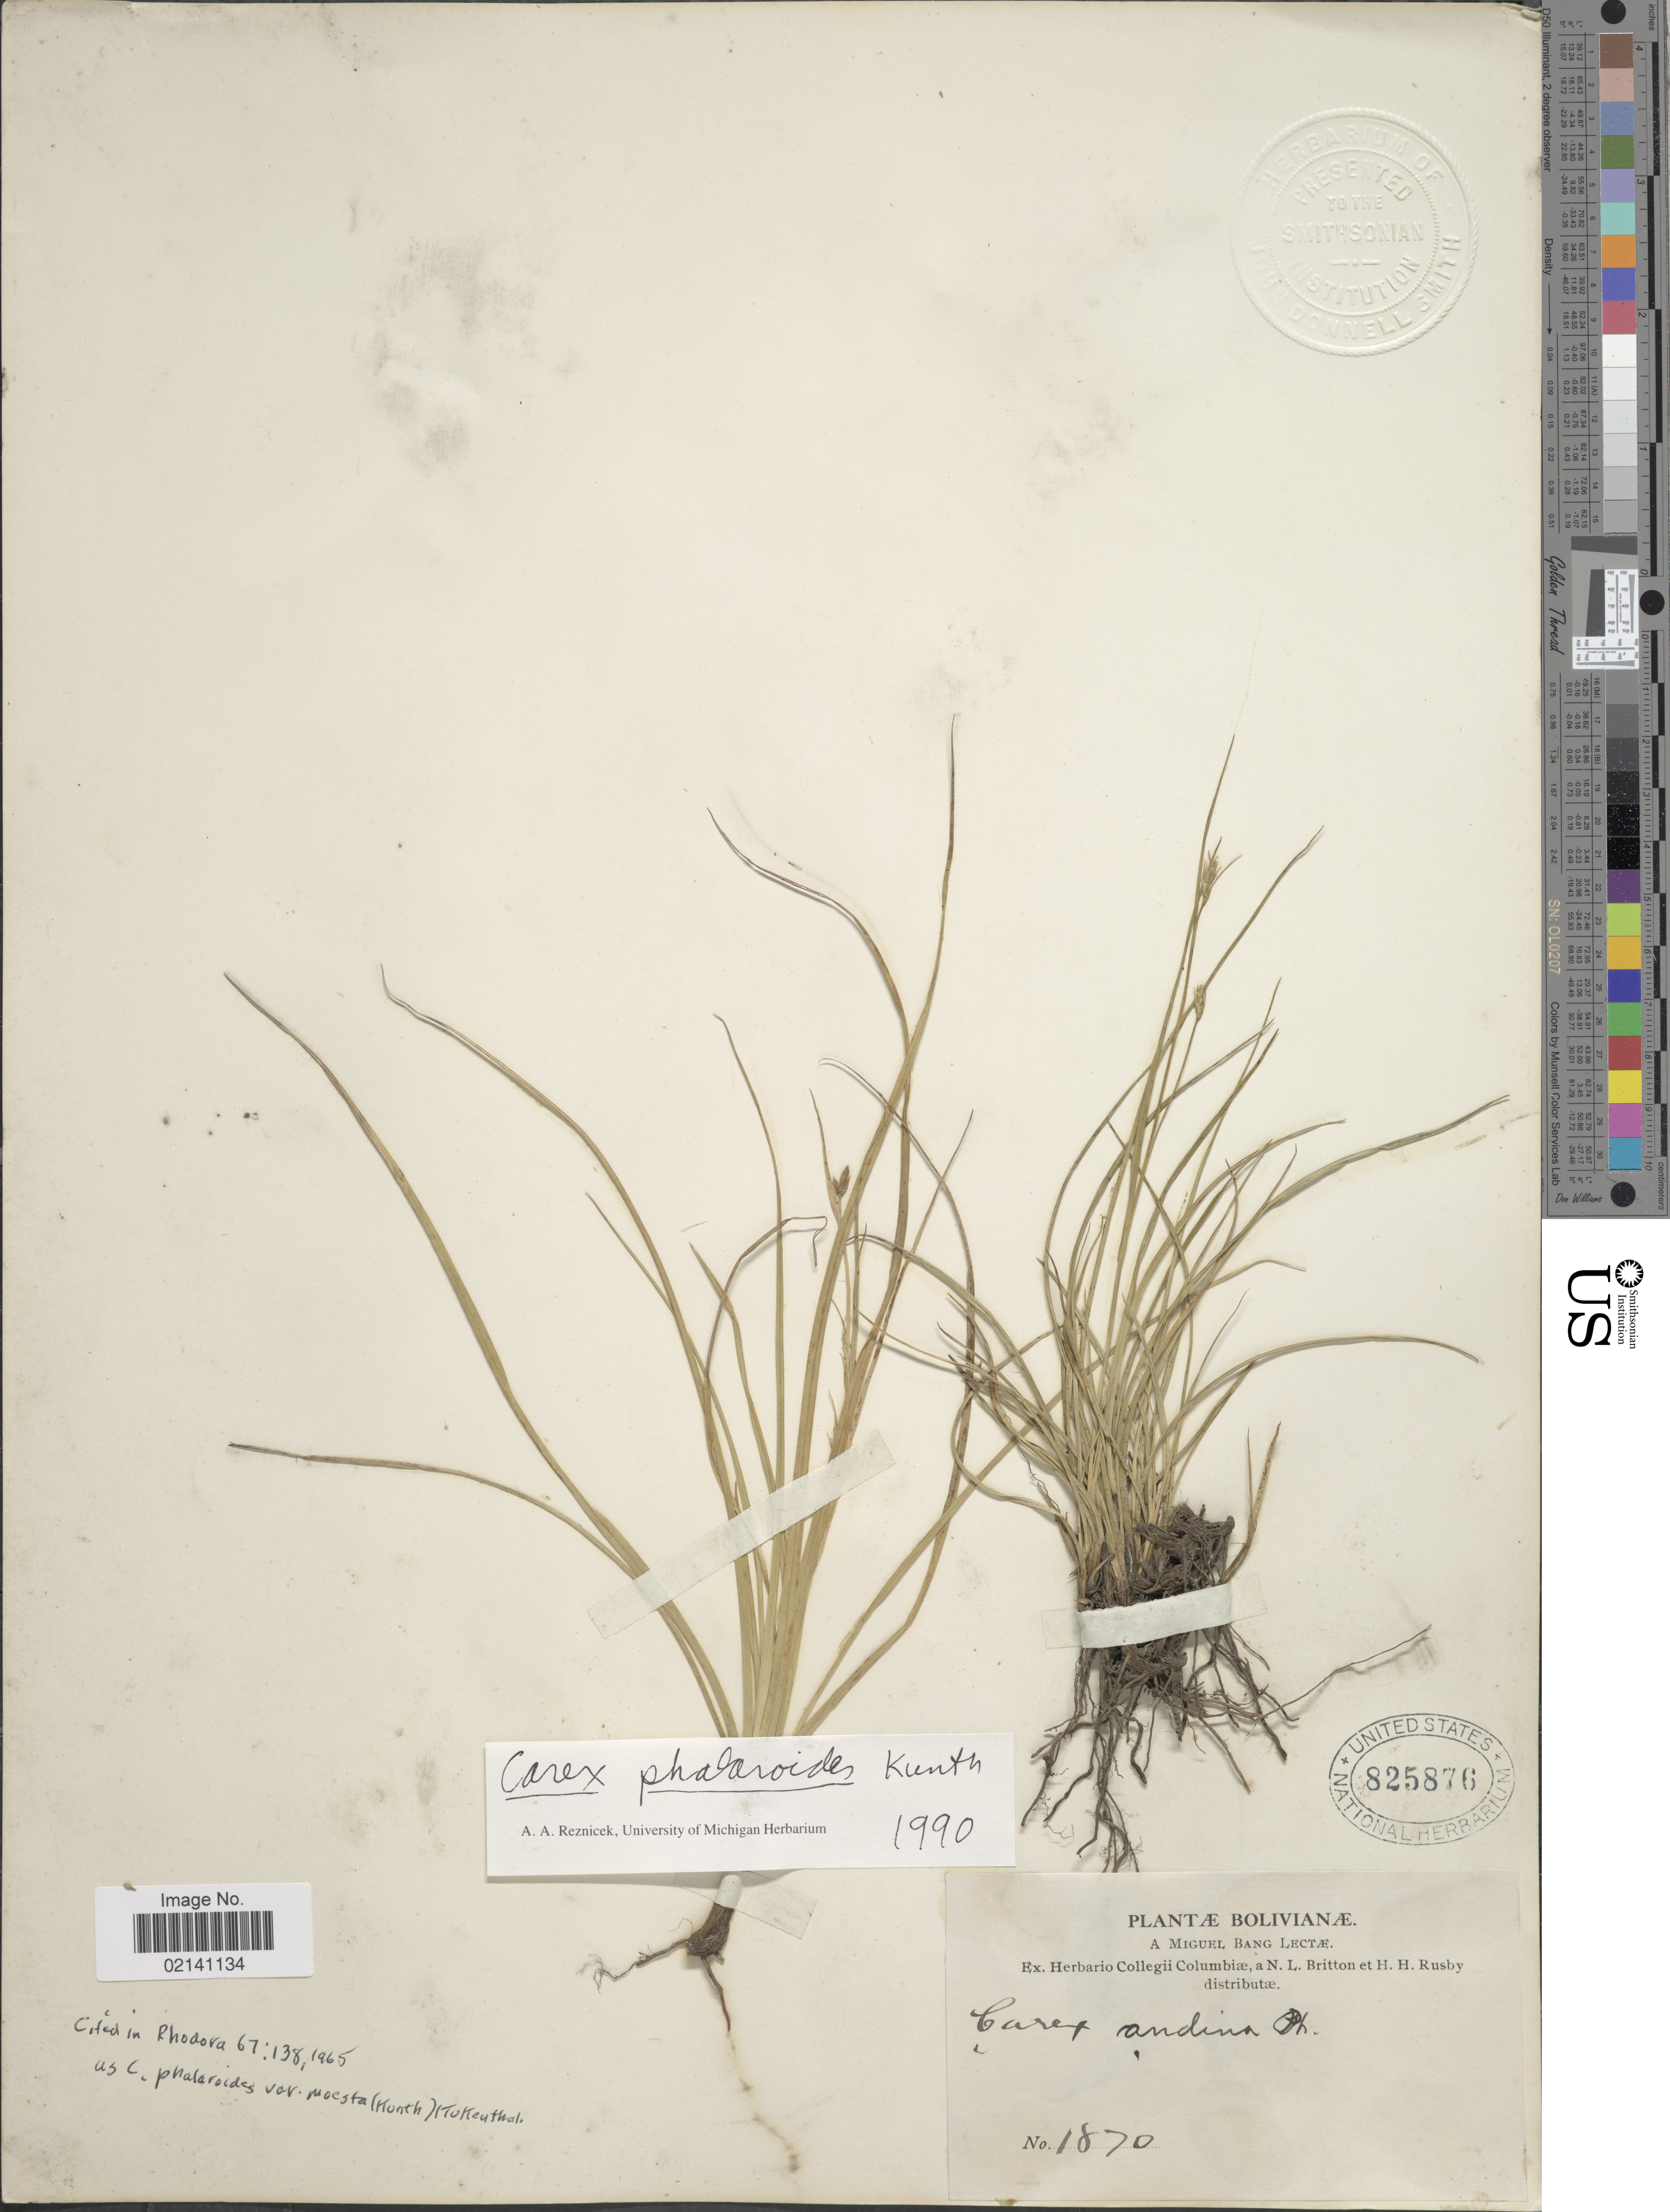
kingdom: Plantae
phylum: Tracheophyta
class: Liliopsida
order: Poales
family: Cyperaceae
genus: Carex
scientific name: Carex phalaroides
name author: Kunth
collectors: M. Bang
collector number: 1870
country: Bolivia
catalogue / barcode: US 825876